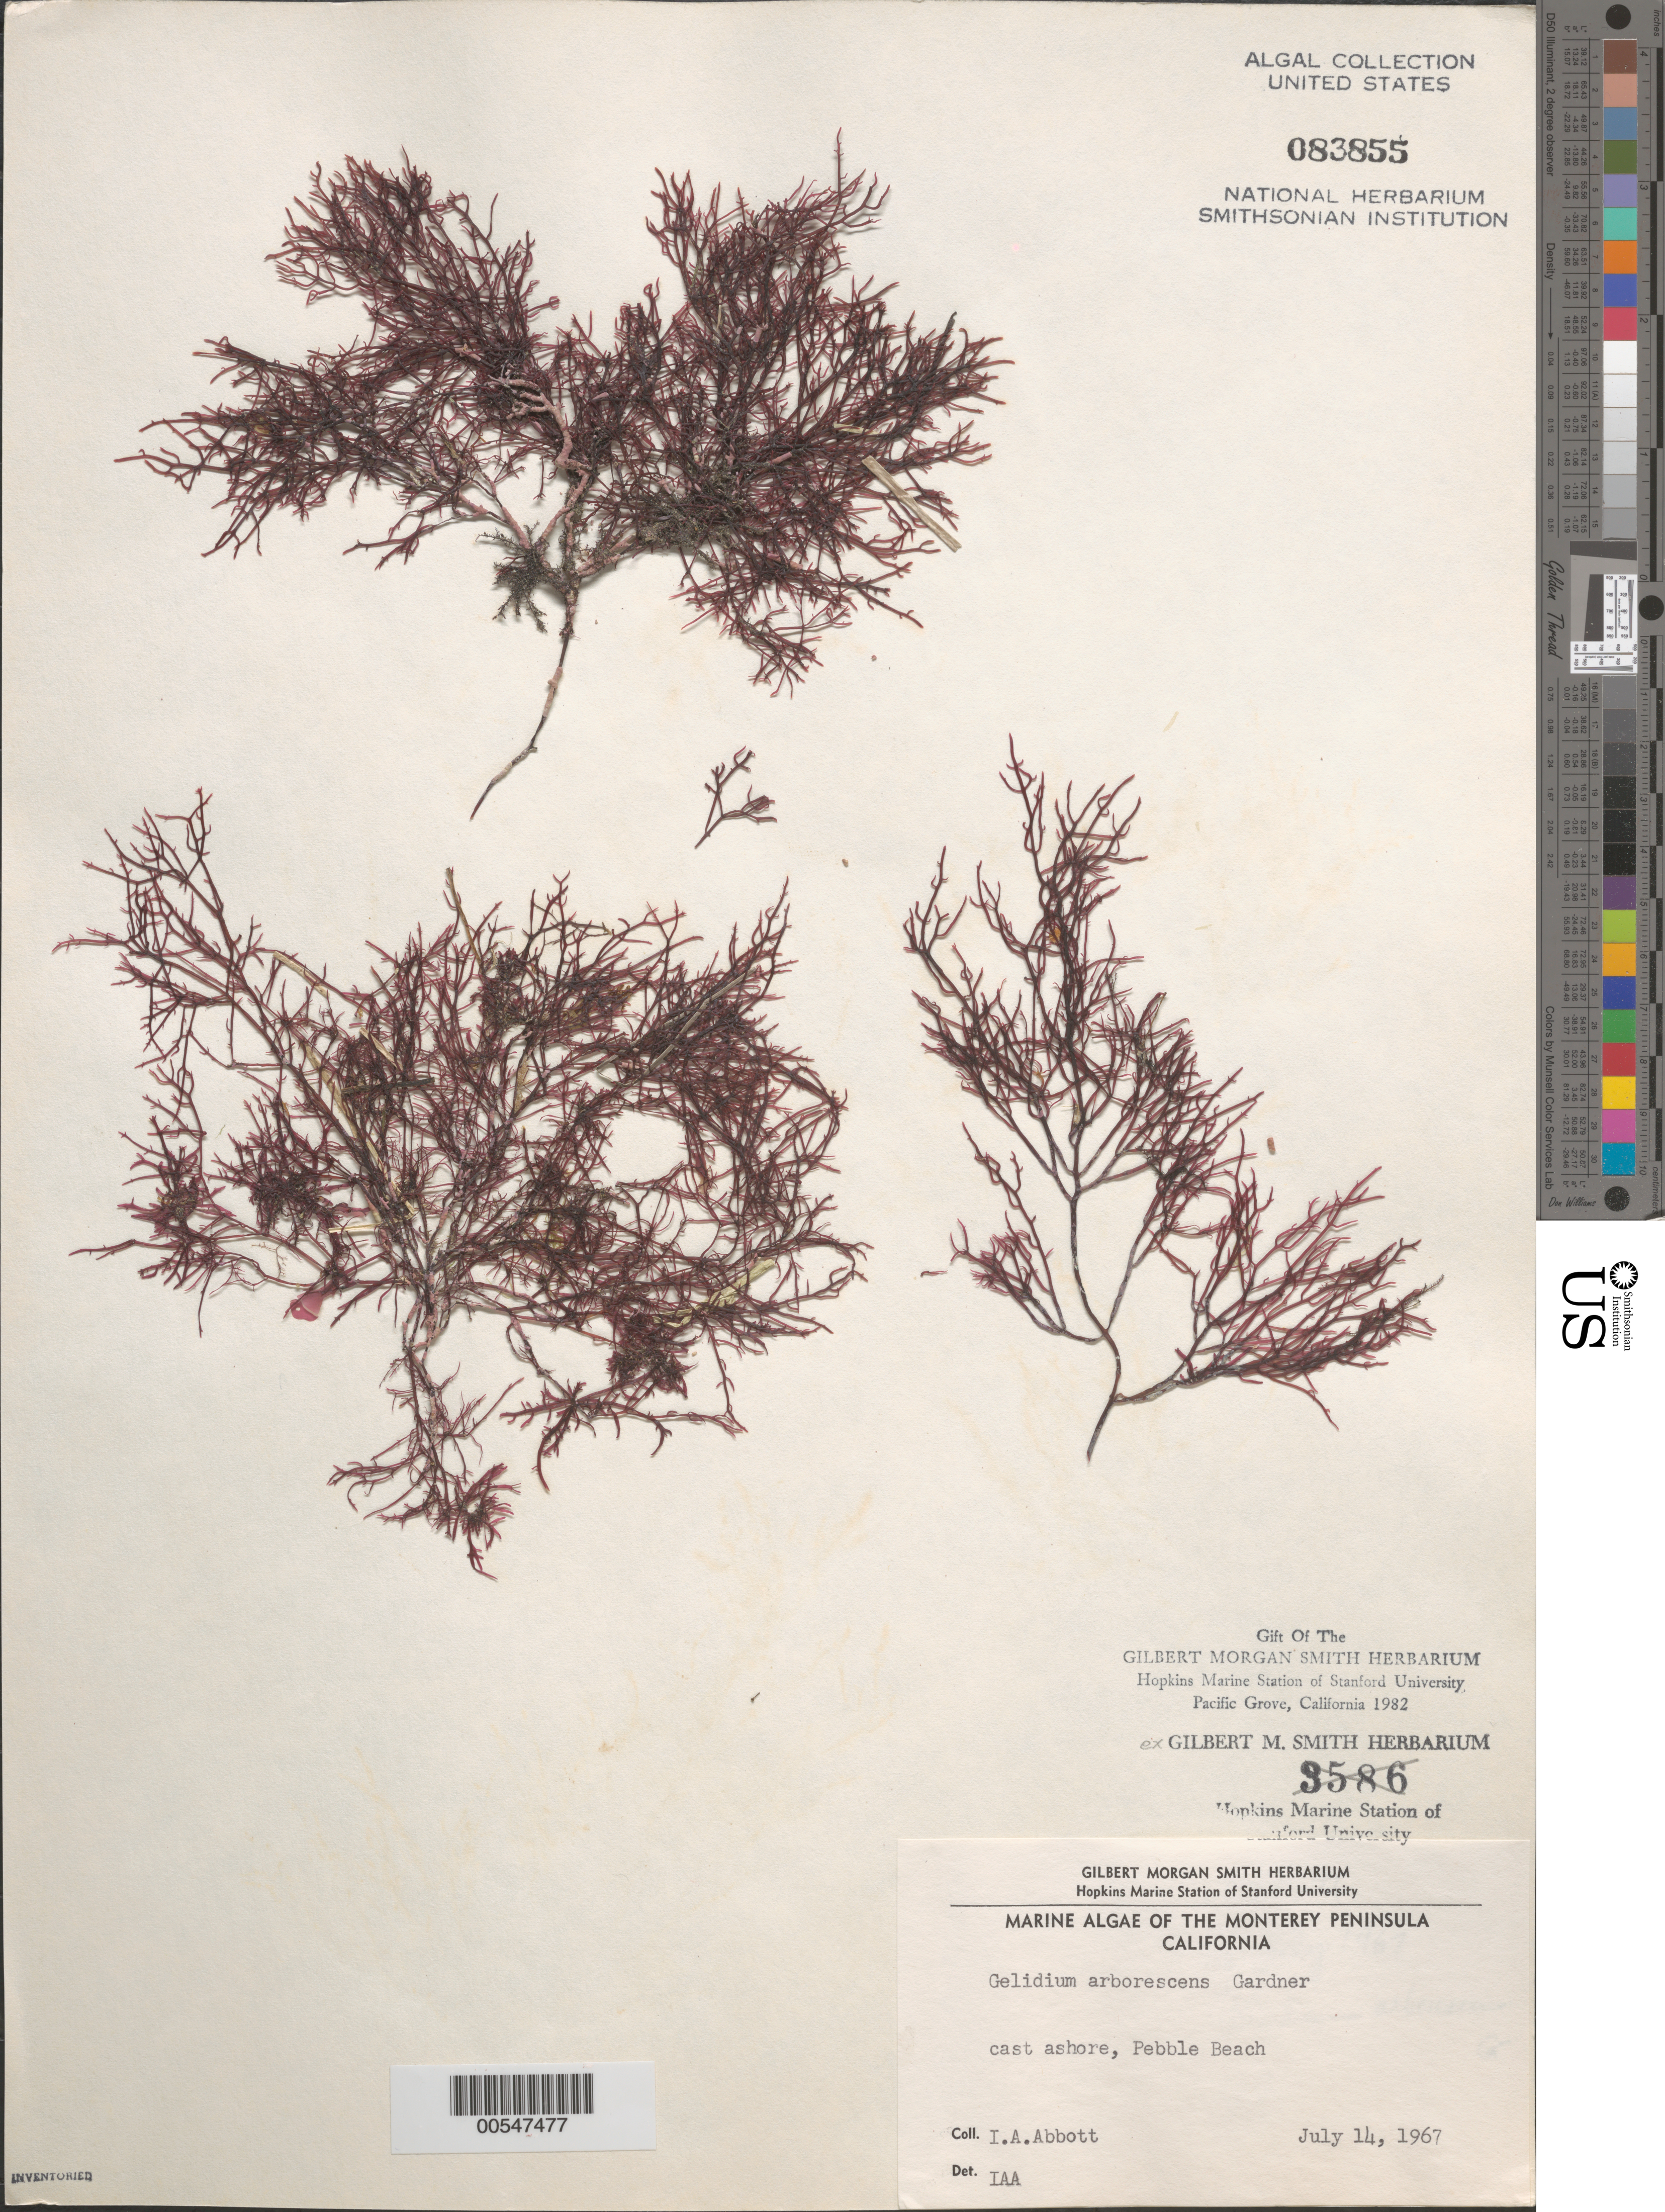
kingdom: Plantae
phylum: Rhodophyta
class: Florideophyceae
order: Gelidiales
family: Gelidiaceae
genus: Gelidium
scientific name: Gelidium arborescens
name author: N.L. Gardner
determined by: Abbott, Isabella A.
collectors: I. A. Abbott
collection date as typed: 14 Jul 1967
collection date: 1967-07-14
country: United States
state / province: California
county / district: Monterey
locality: Pebble Beach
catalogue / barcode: US 83855